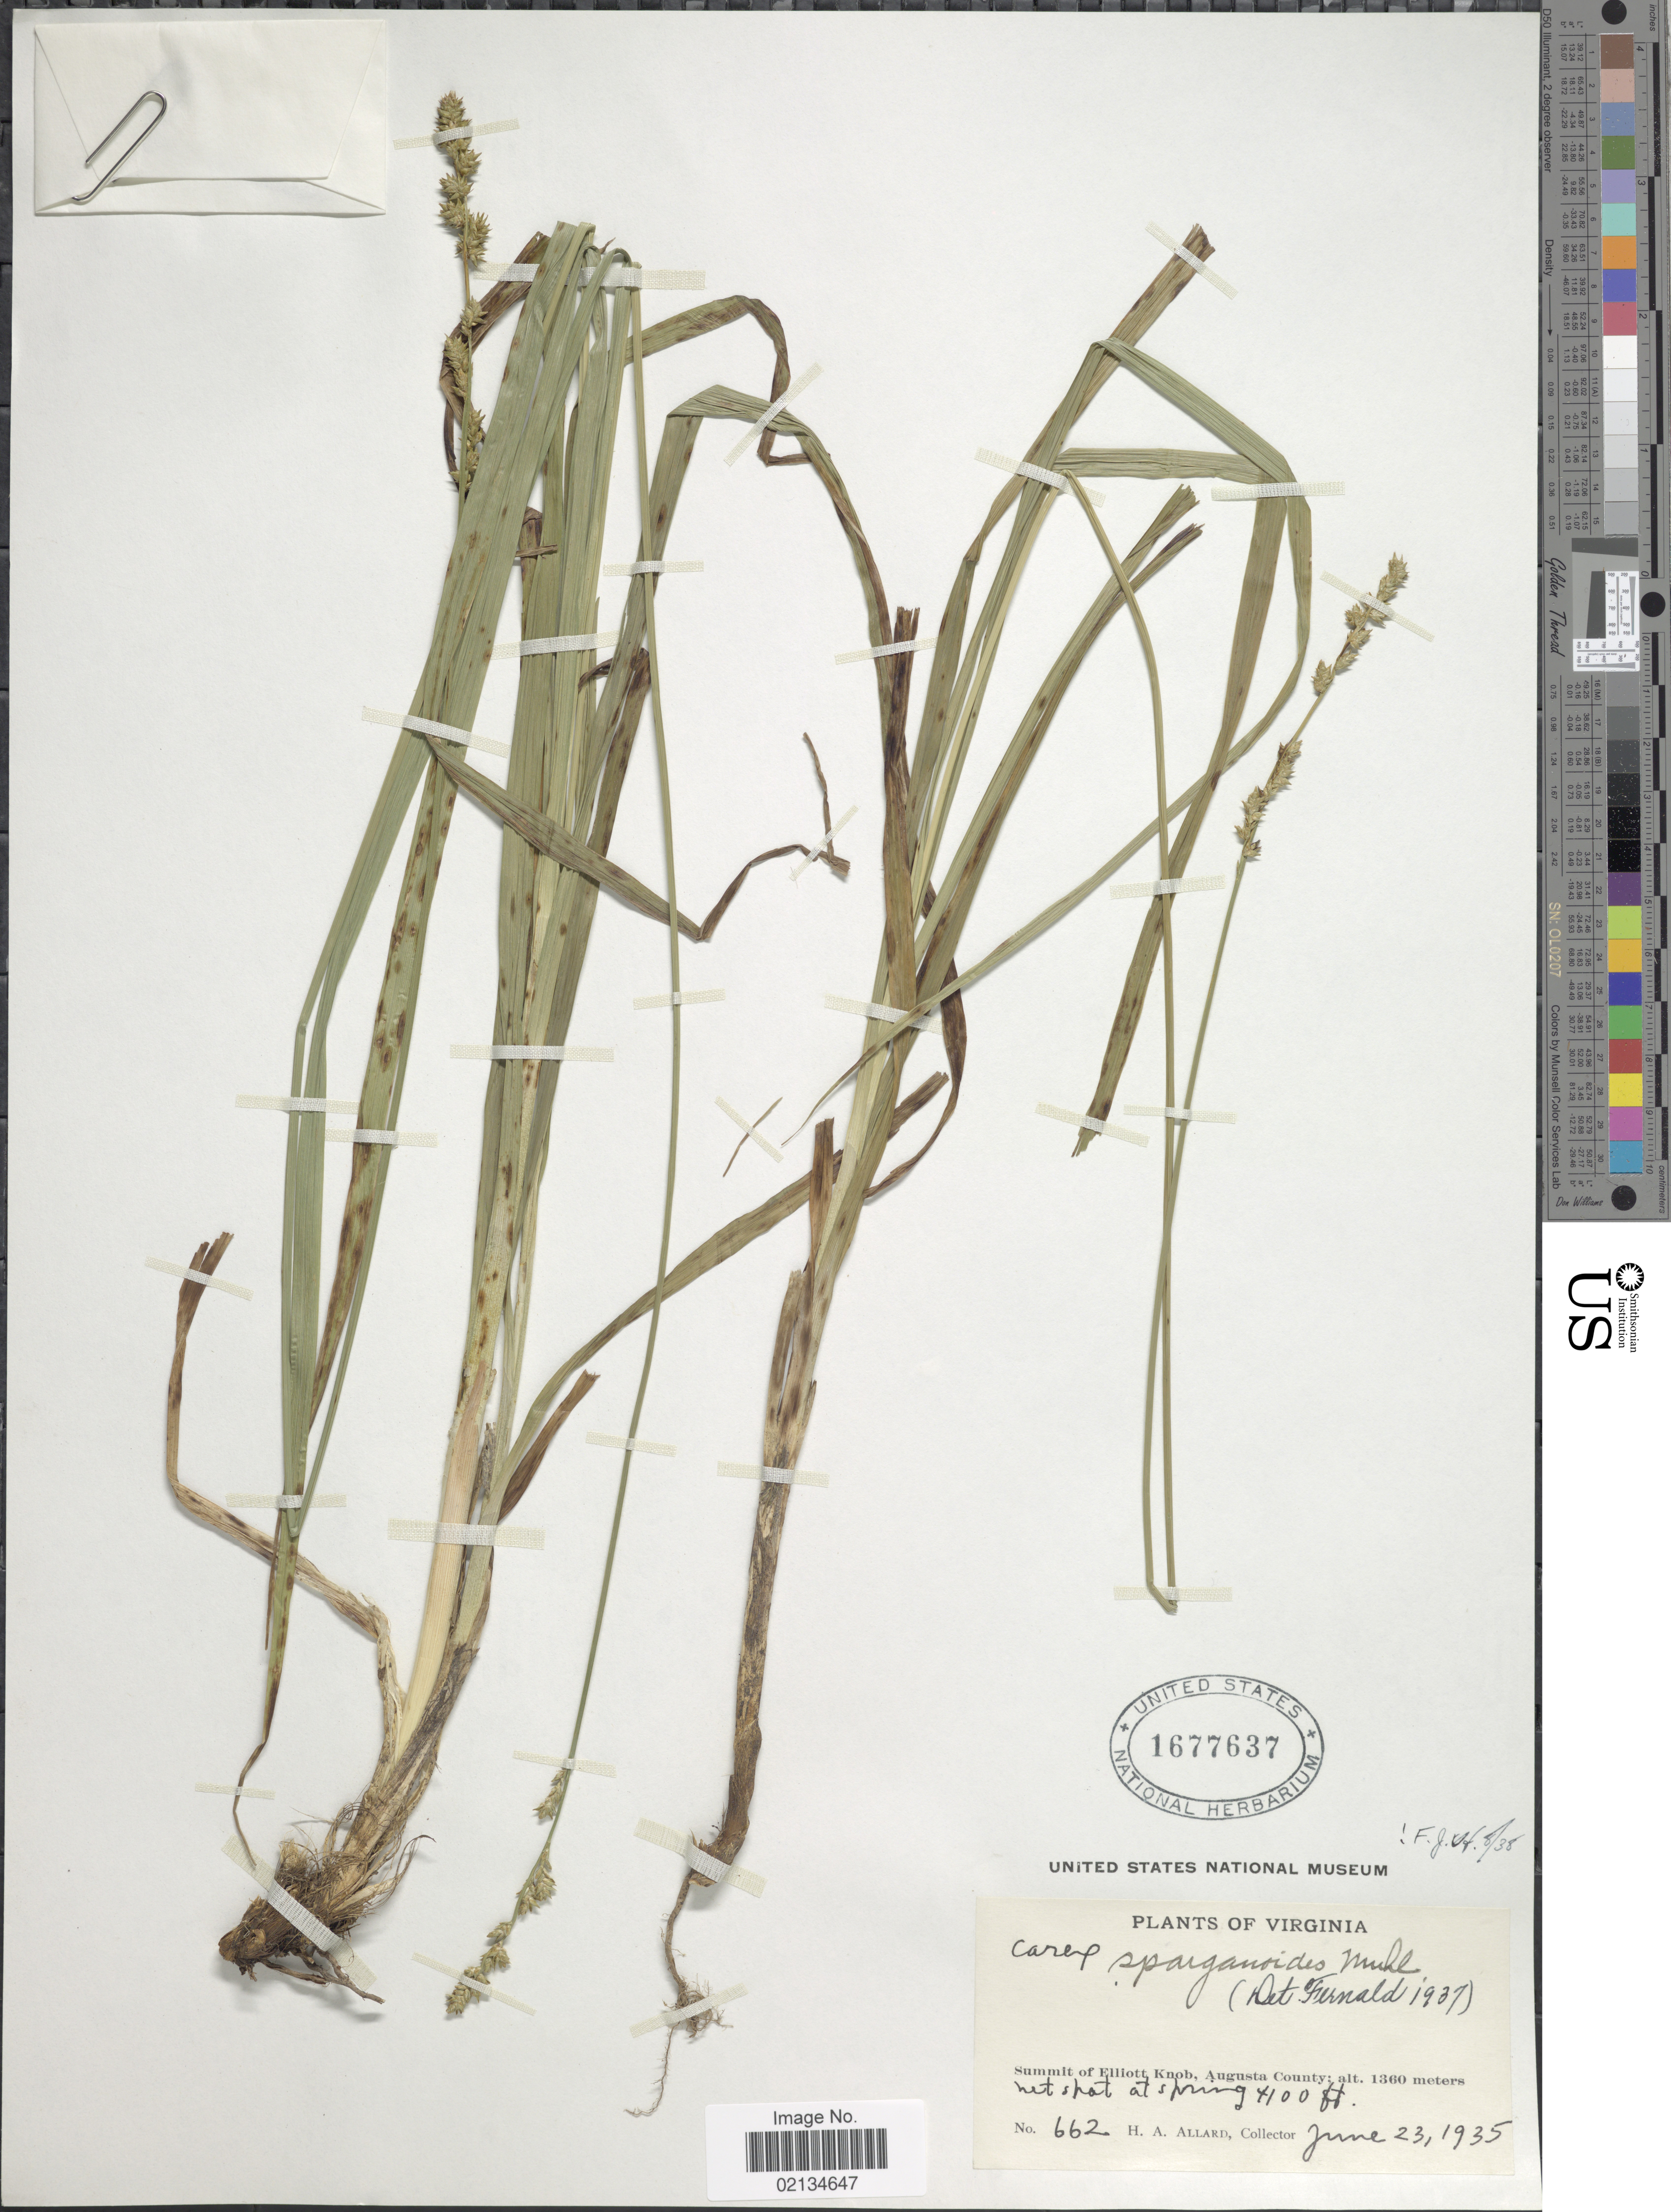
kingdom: Plantae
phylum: Tracheophyta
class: Liliopsida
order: Poales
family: Cyperaceae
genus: Carex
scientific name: Carex sparganioides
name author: Muhl. ex Willd.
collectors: H. A. Allard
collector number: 662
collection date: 1935-06-23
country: United States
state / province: Virginia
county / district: Augusta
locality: Summit of Elliott Knob, Augusta County, wet spot at spring.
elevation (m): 1360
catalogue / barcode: US 1677637